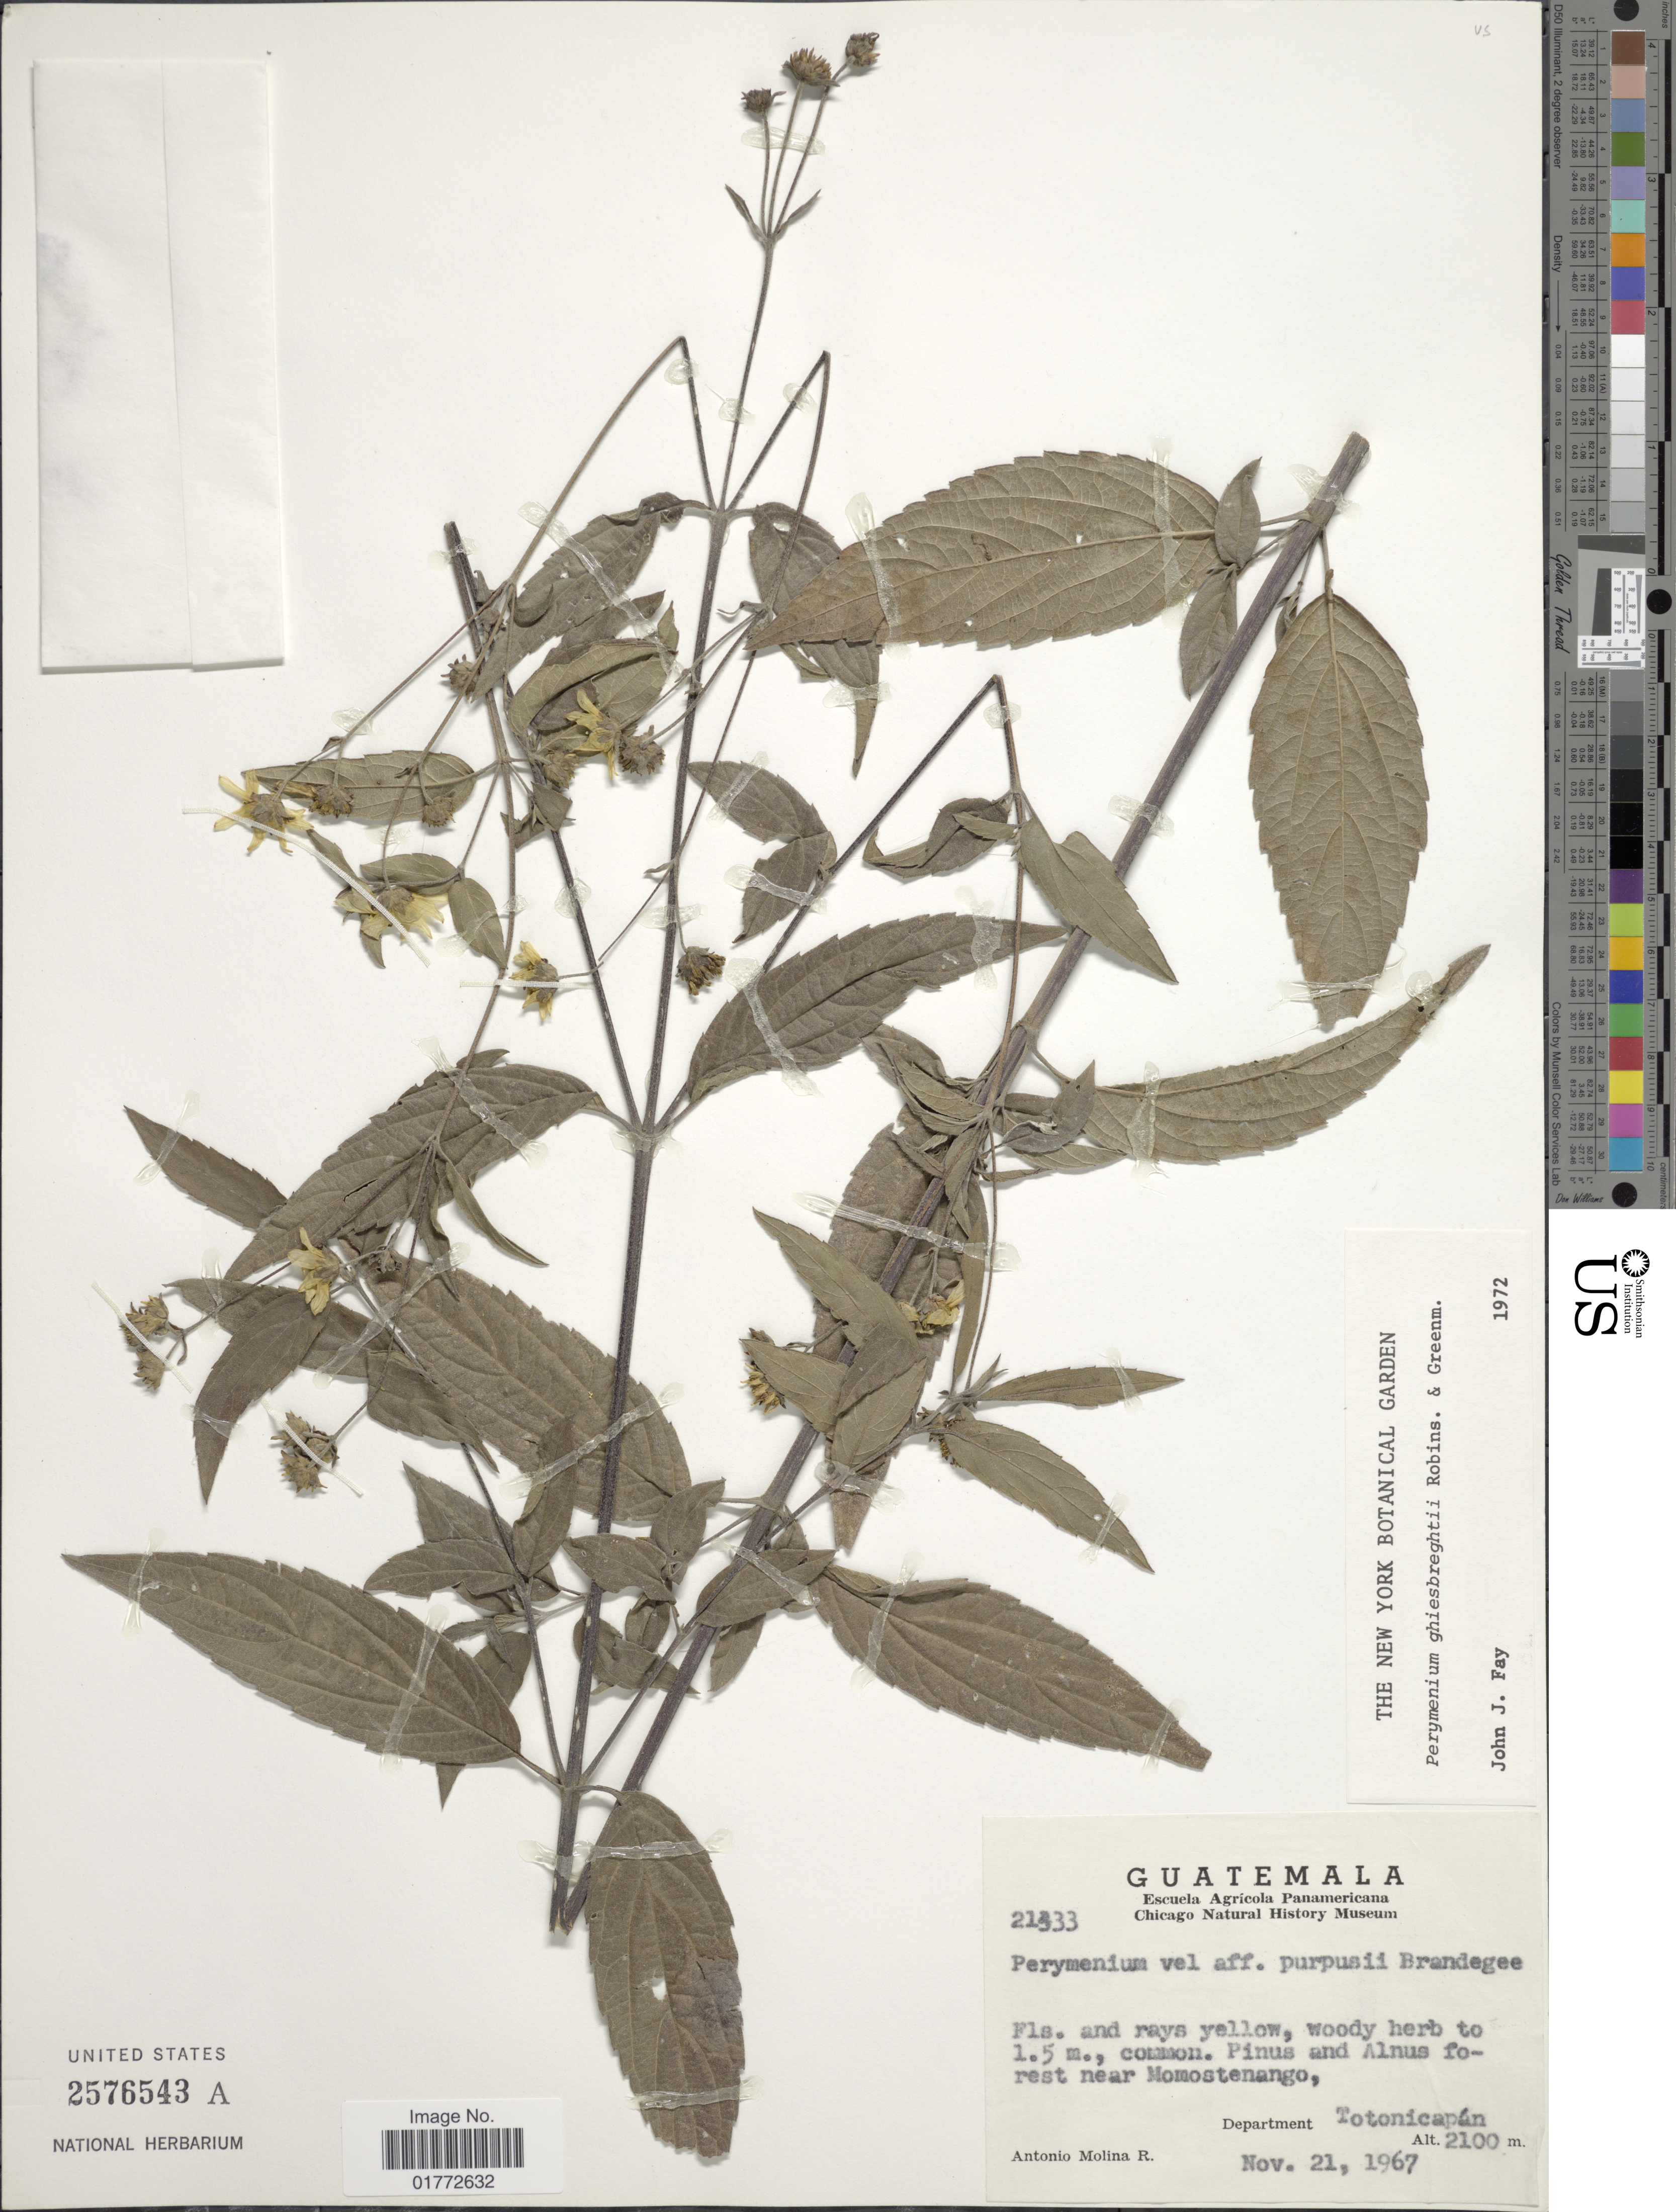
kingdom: Plantae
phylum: Tracheophyta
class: Magnoliopsida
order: Asterales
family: Asteraceae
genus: Perymenium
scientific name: Perymenium ghiesbreghtii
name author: B.L. Rob. & Greenm.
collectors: A. Molina R.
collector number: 21333*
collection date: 1967-11-21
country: Guatemala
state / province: Totonicapan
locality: Pinus and Alnus forest near Momostenango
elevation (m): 2100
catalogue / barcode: US 2576543A